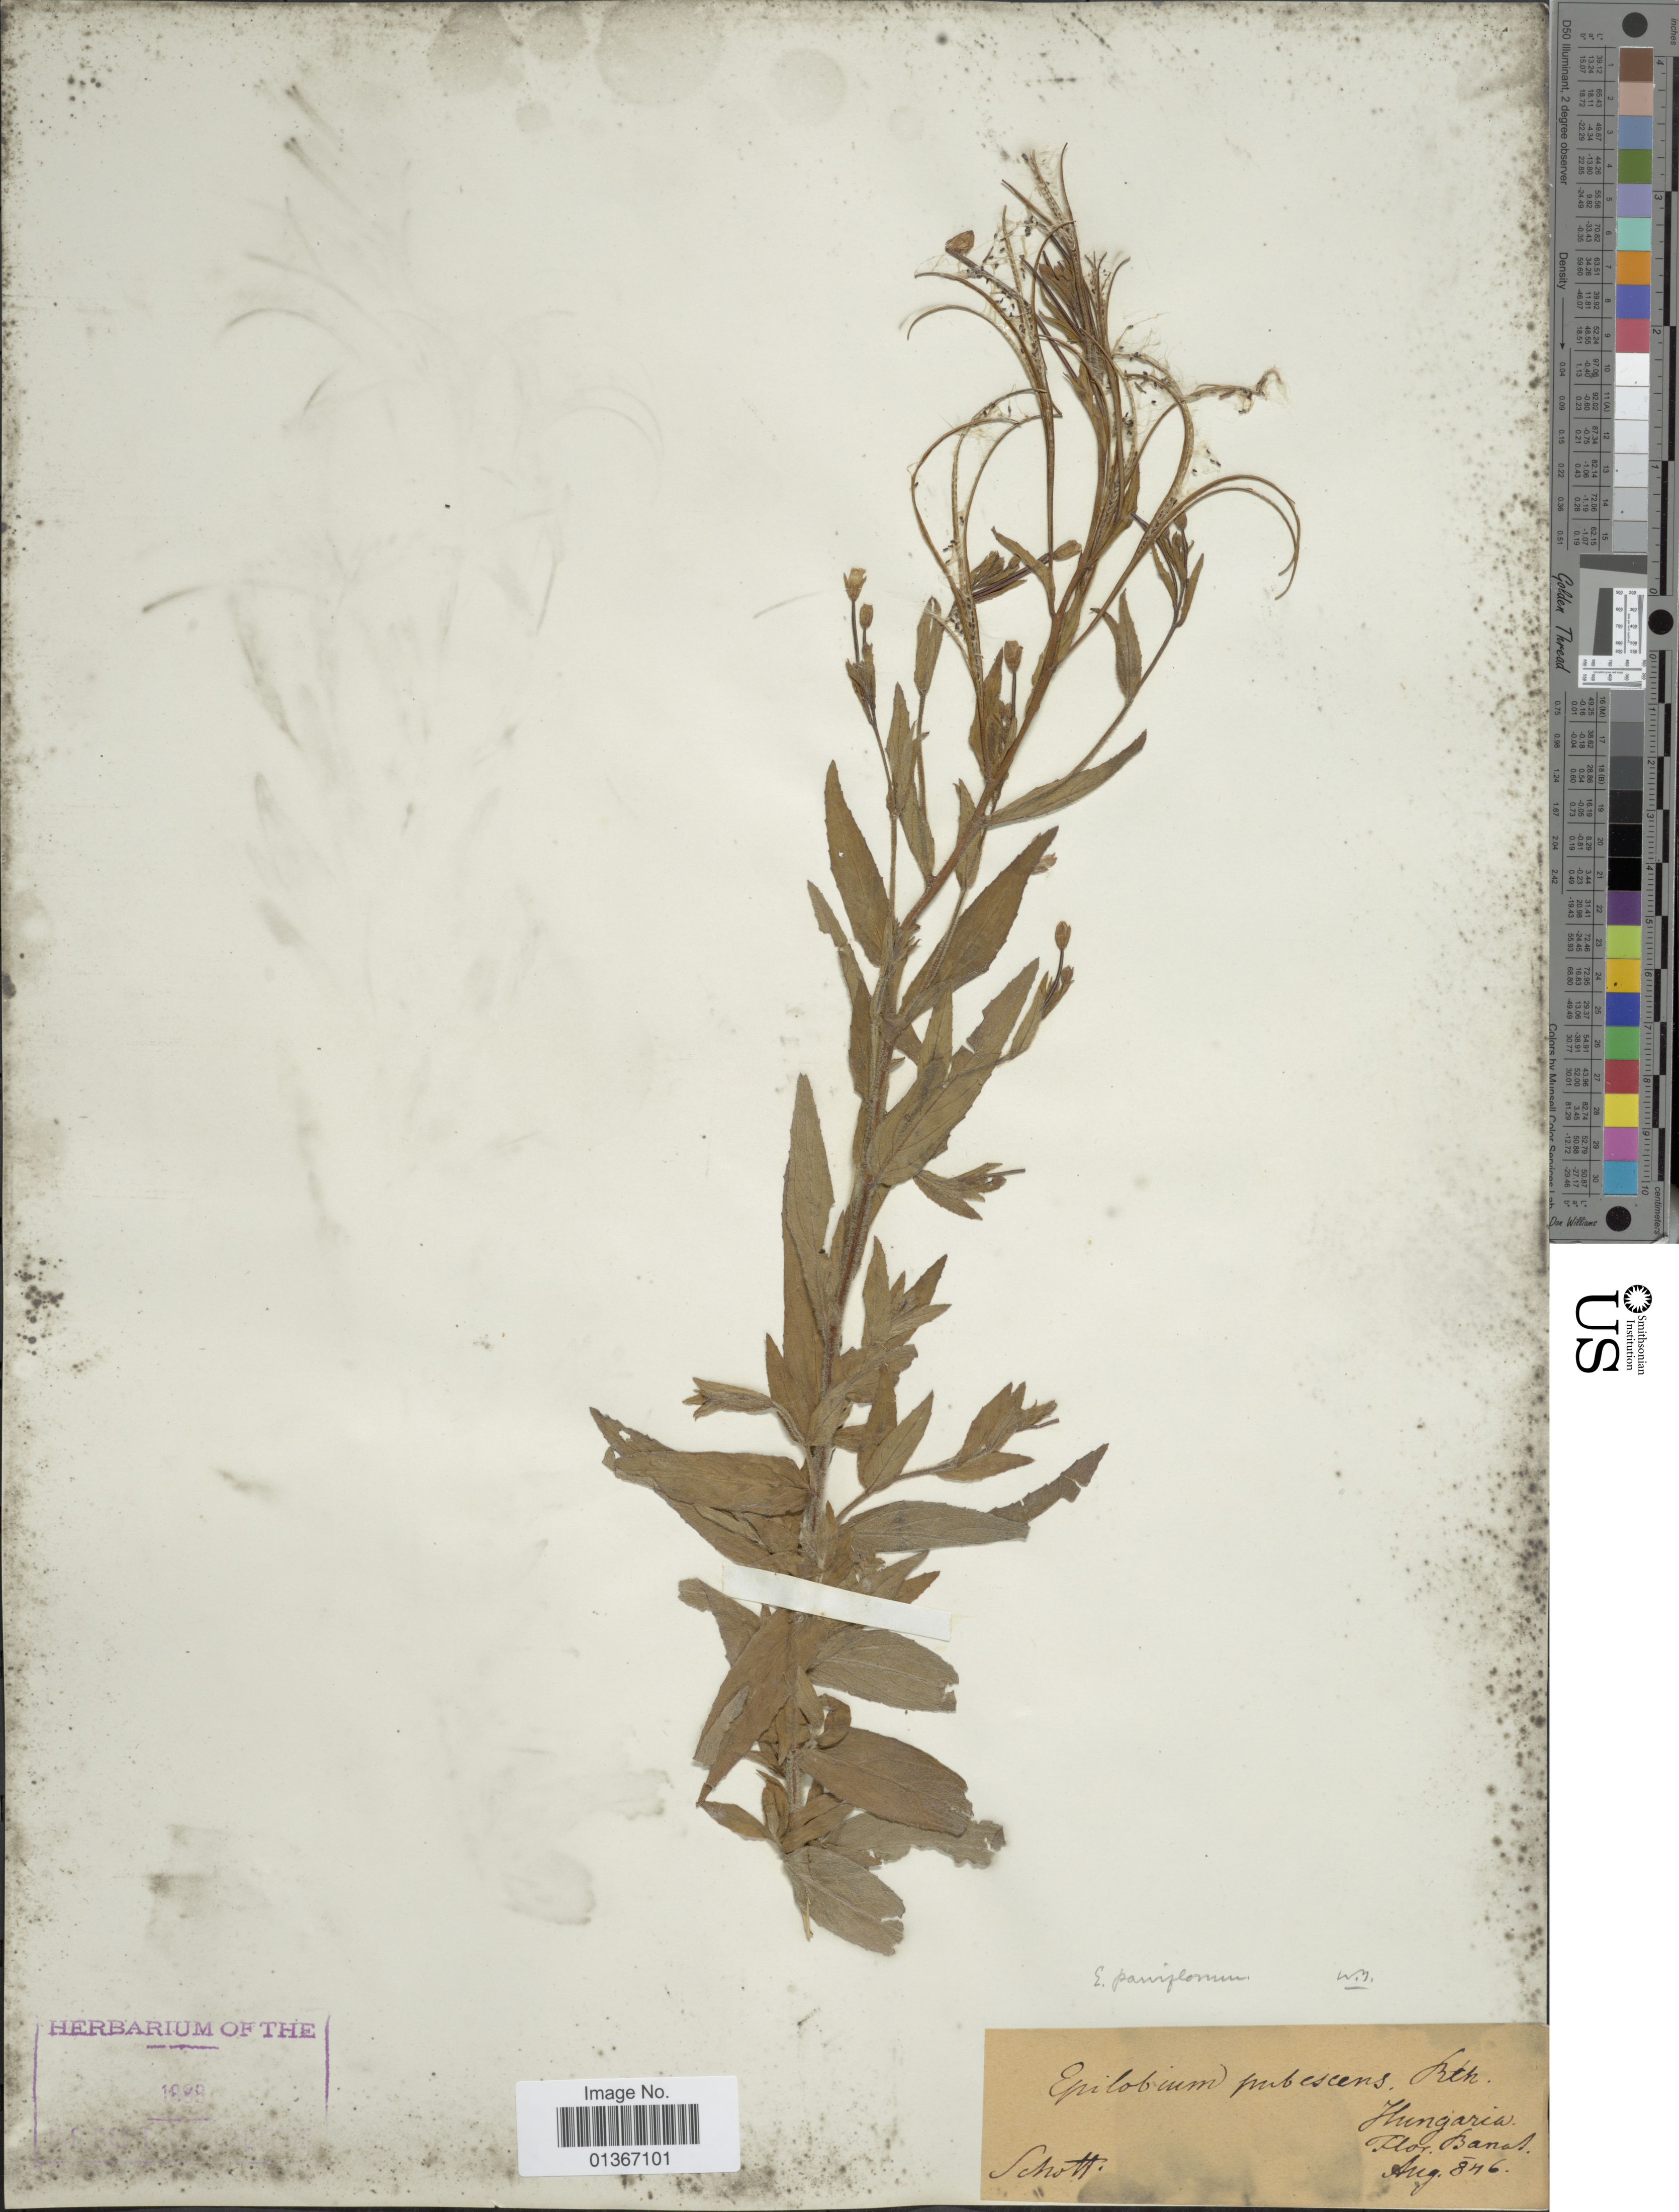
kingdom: Plantae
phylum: Tracheophyta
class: Magnoliopsida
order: Myrtales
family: Onagraceae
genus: Epilobium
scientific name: Epilobium parviflorum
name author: Schreb.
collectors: Schott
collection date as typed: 846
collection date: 1846-08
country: Hungary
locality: Banat. [interpreted]